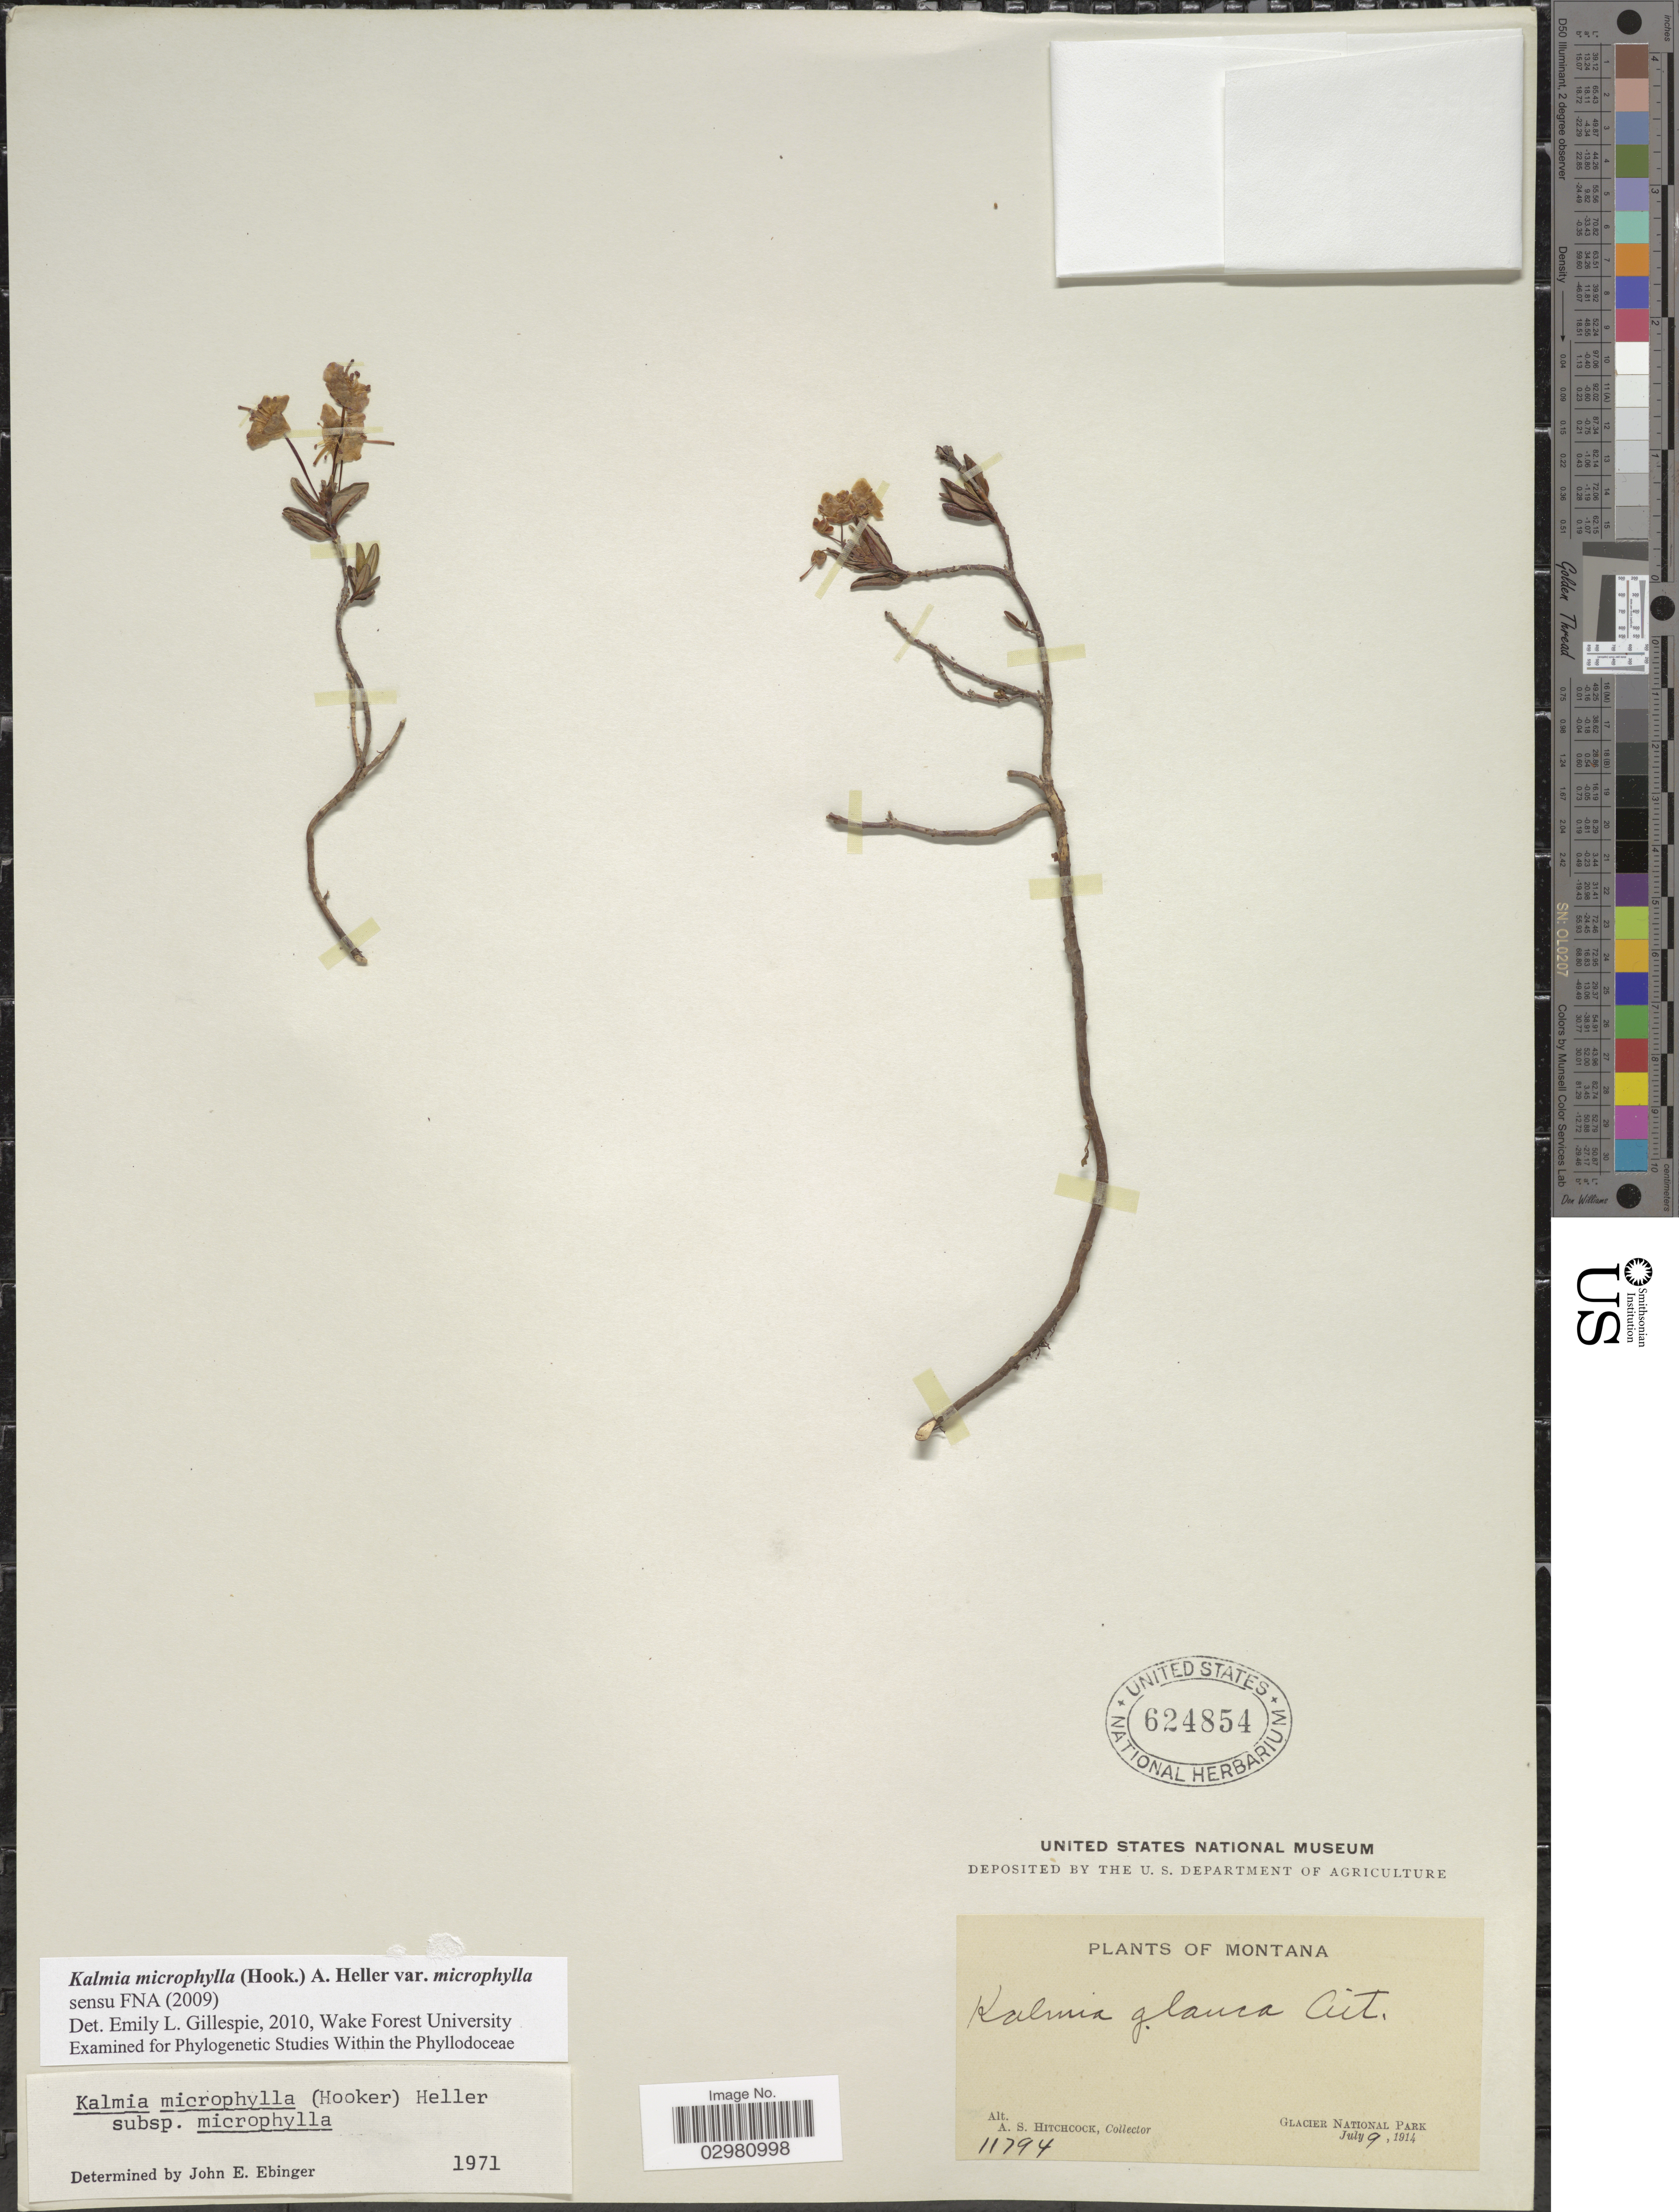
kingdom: Plantae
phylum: Tracheophyta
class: Magnoliopsida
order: Ericales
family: Ericaceae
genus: Kalmia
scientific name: Kalmia microphylla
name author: (Hook.) A. Heller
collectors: A. S. Hitchcock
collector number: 11794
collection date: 1914-07-09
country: United States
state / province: Montana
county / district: Flathead / Glacier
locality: Glacier National Park.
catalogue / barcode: US 624854